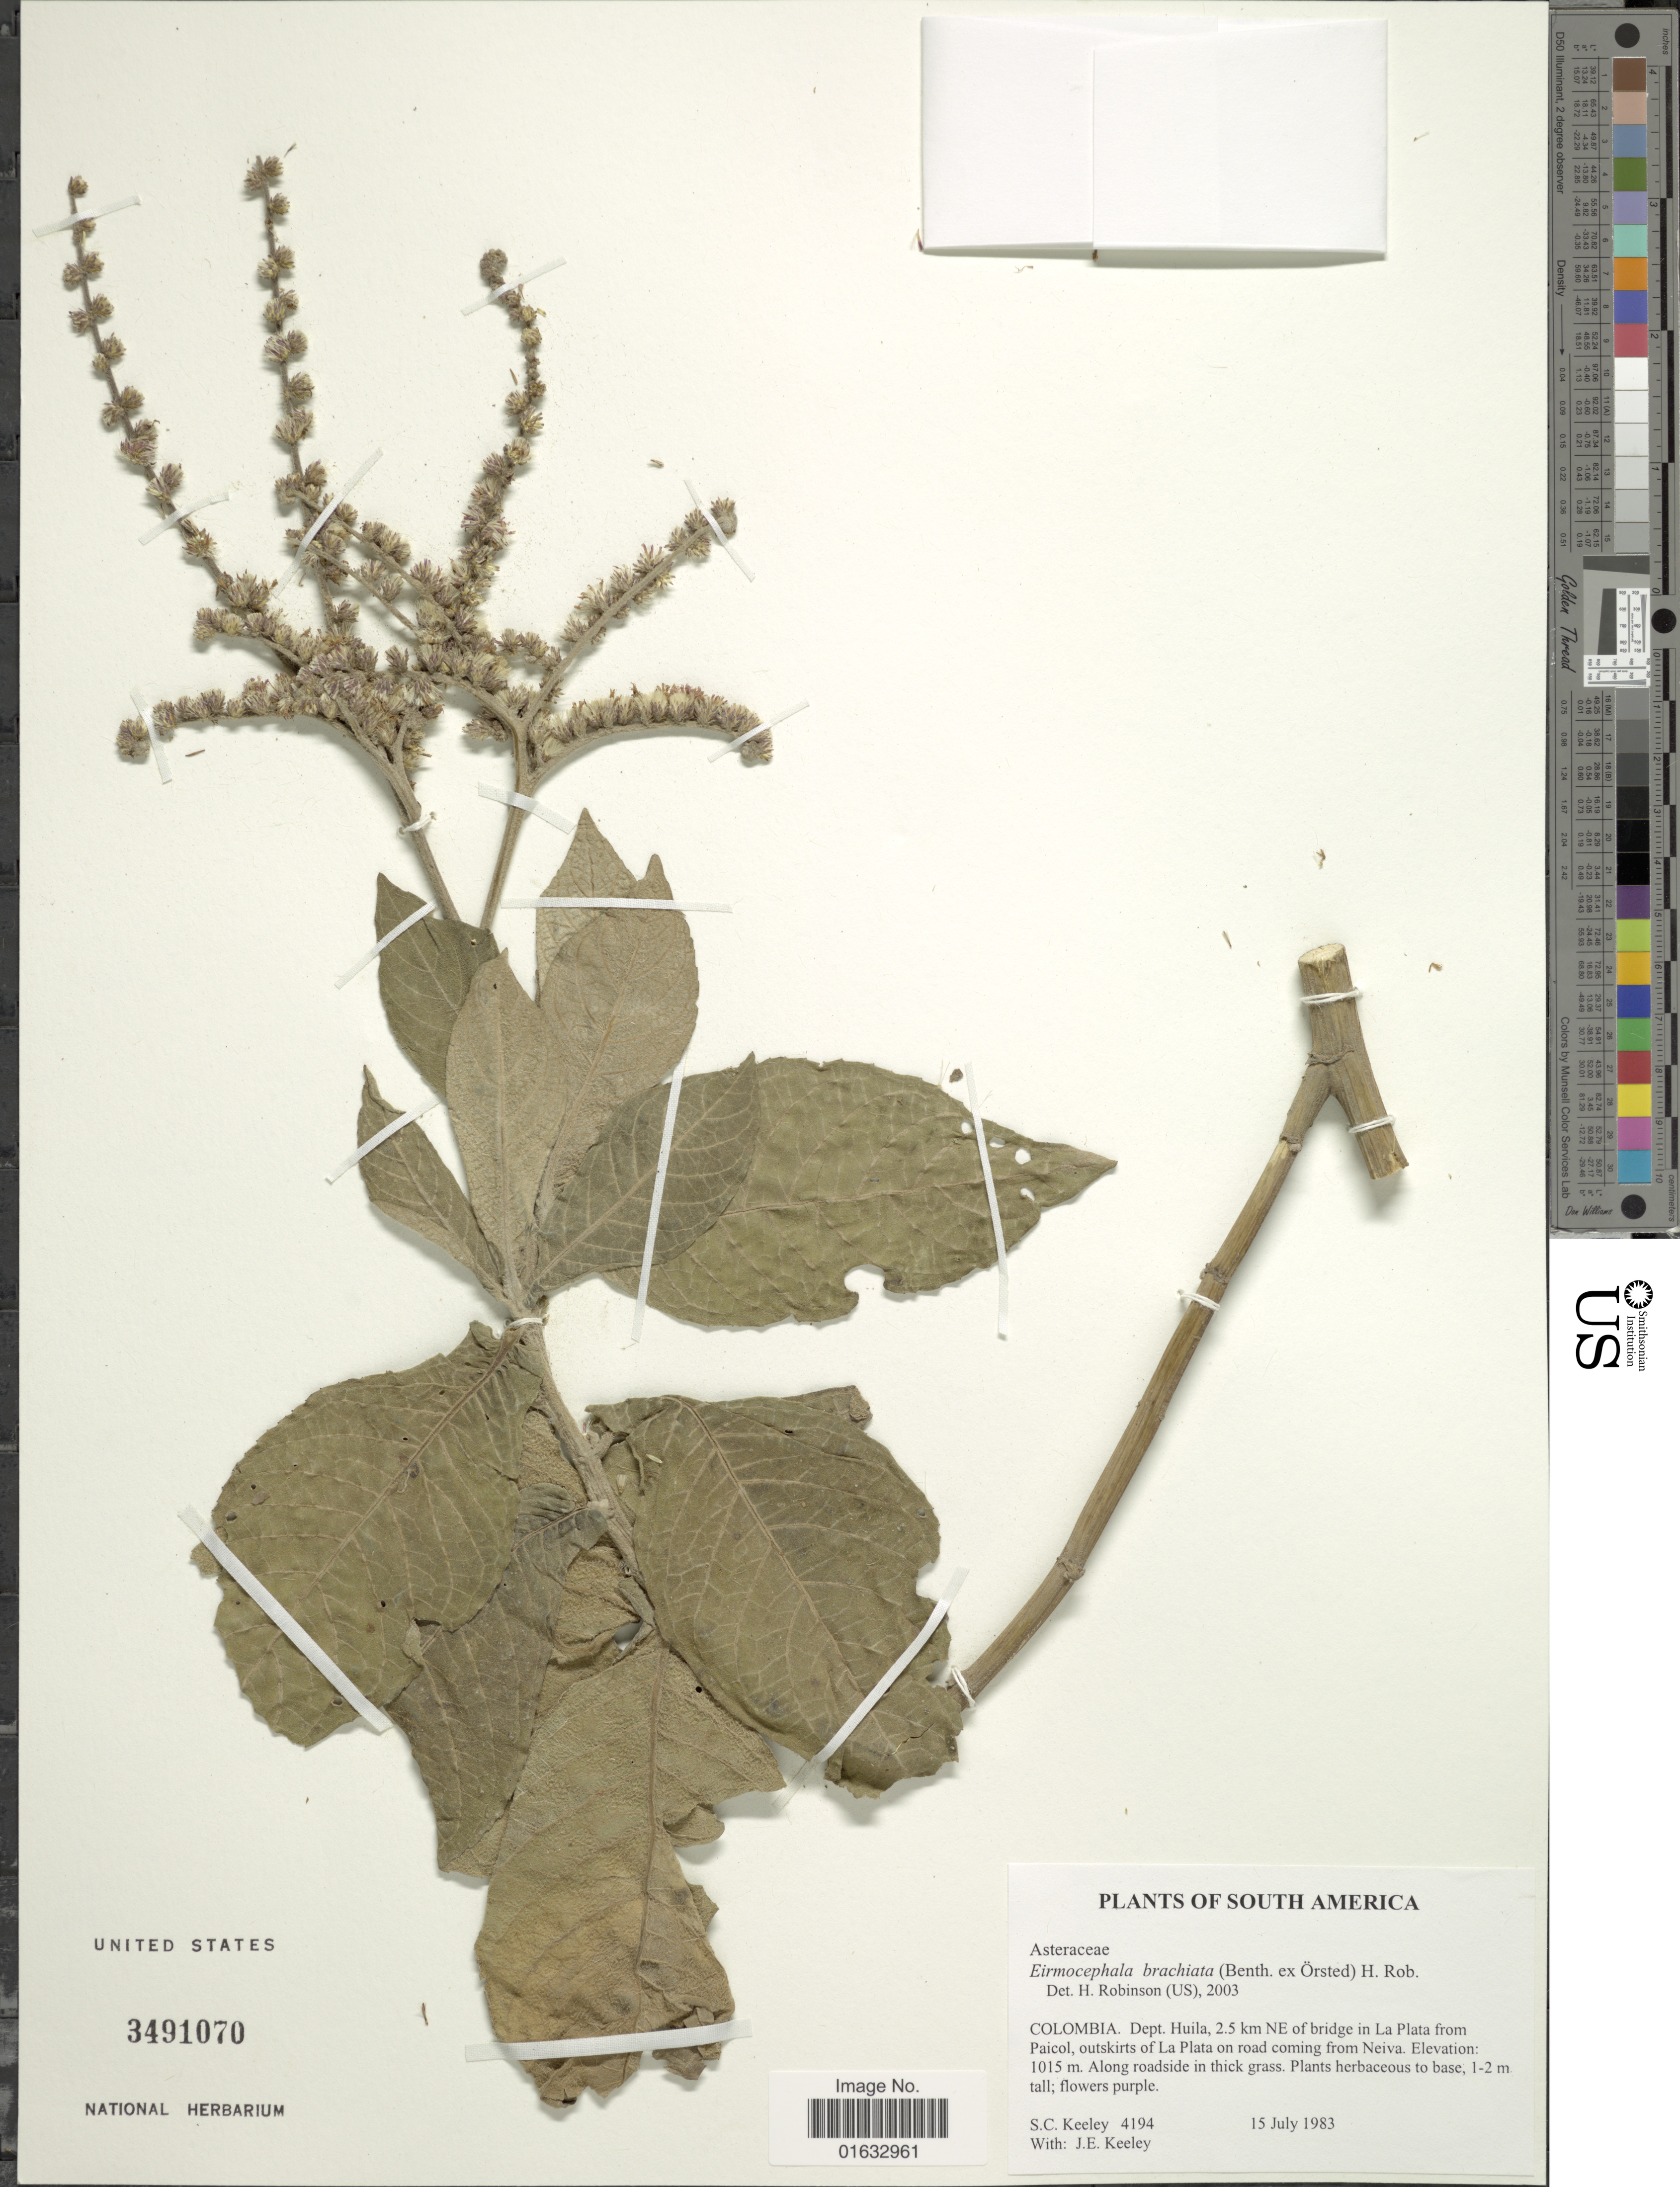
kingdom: Plantae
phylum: Tracheophyta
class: Magnoliopsida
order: Asterales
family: Asteraceae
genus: Eirmocephala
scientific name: Eirmocephala brachiata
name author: (Benth.) H. Rob.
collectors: S. C. Keeley & J. E. Keeley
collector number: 4194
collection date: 1983-07-15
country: Colombia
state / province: Huila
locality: South America, Colombia. Dept. Huila, 2.5 km NE of bridge in La Plata, on road from Neiva and Paicol to La Plata.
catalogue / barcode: US 3491070